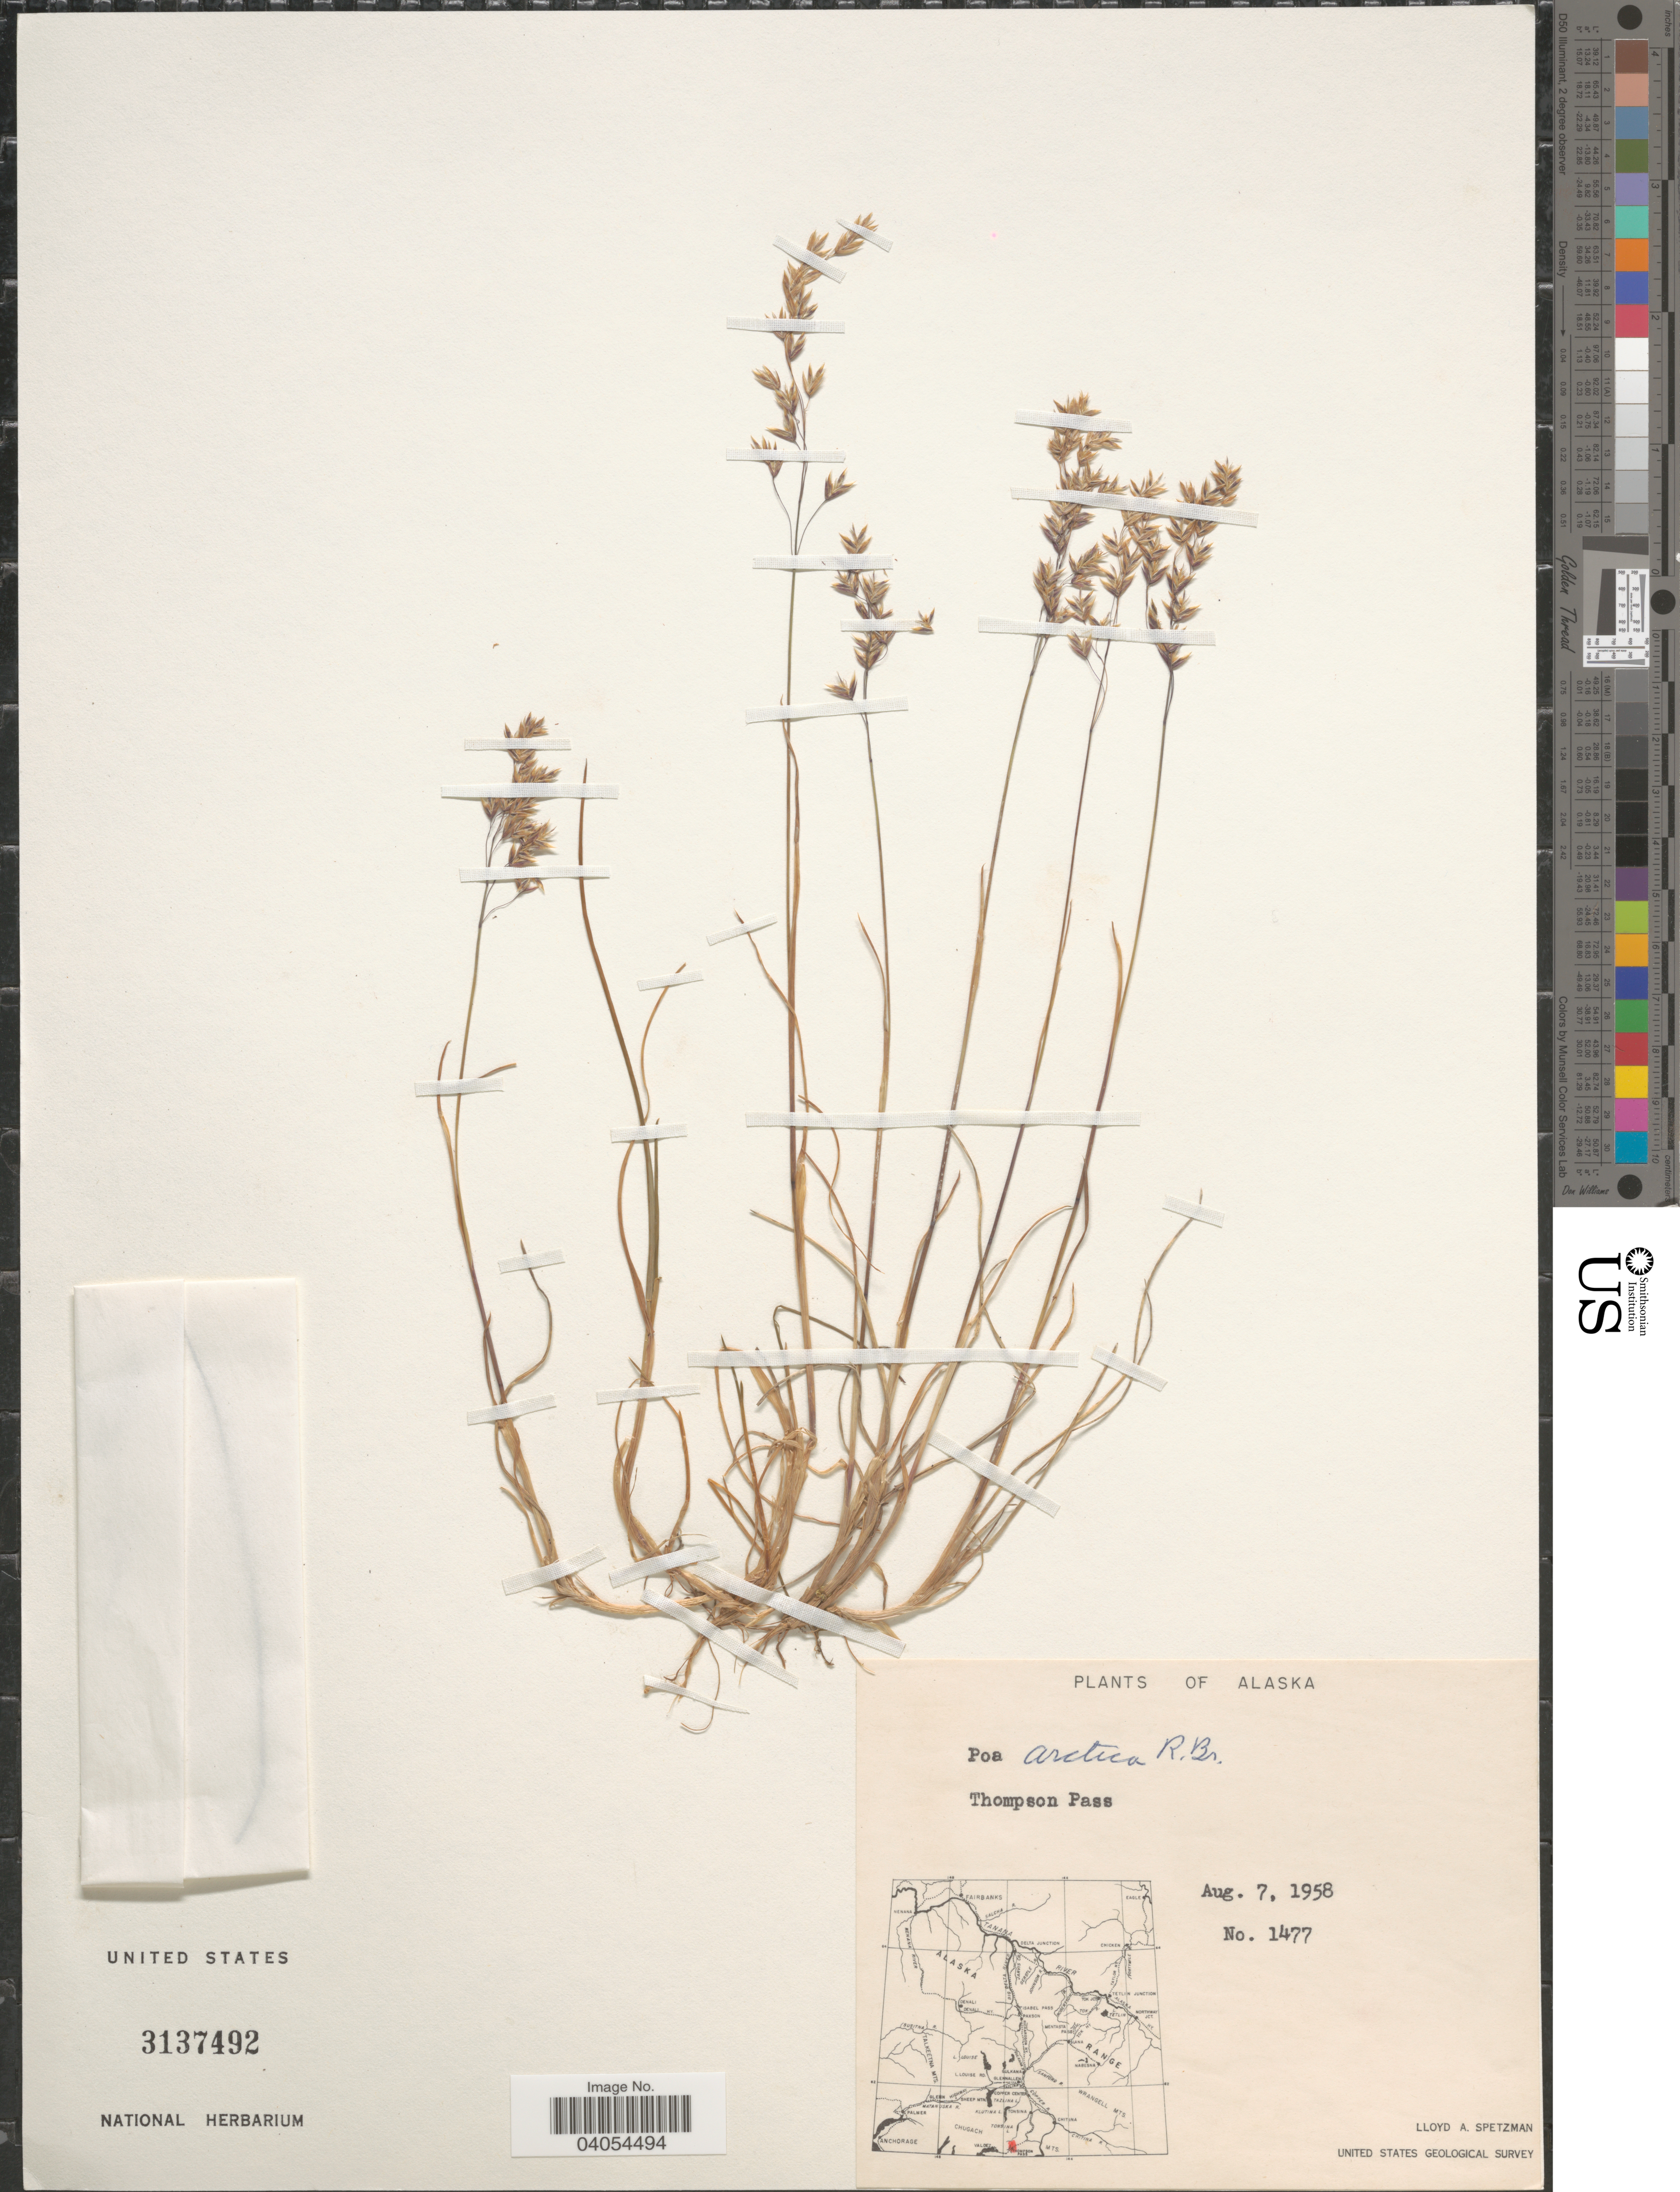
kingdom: Plantae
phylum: Tracheophyta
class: Liliopsida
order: Poales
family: Poaceae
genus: Poa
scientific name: Poa arctica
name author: R. Br.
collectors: L. Spetzman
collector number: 1477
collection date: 1958-08-07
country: United States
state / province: Alaska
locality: Thompson Pass.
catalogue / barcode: US 3137492